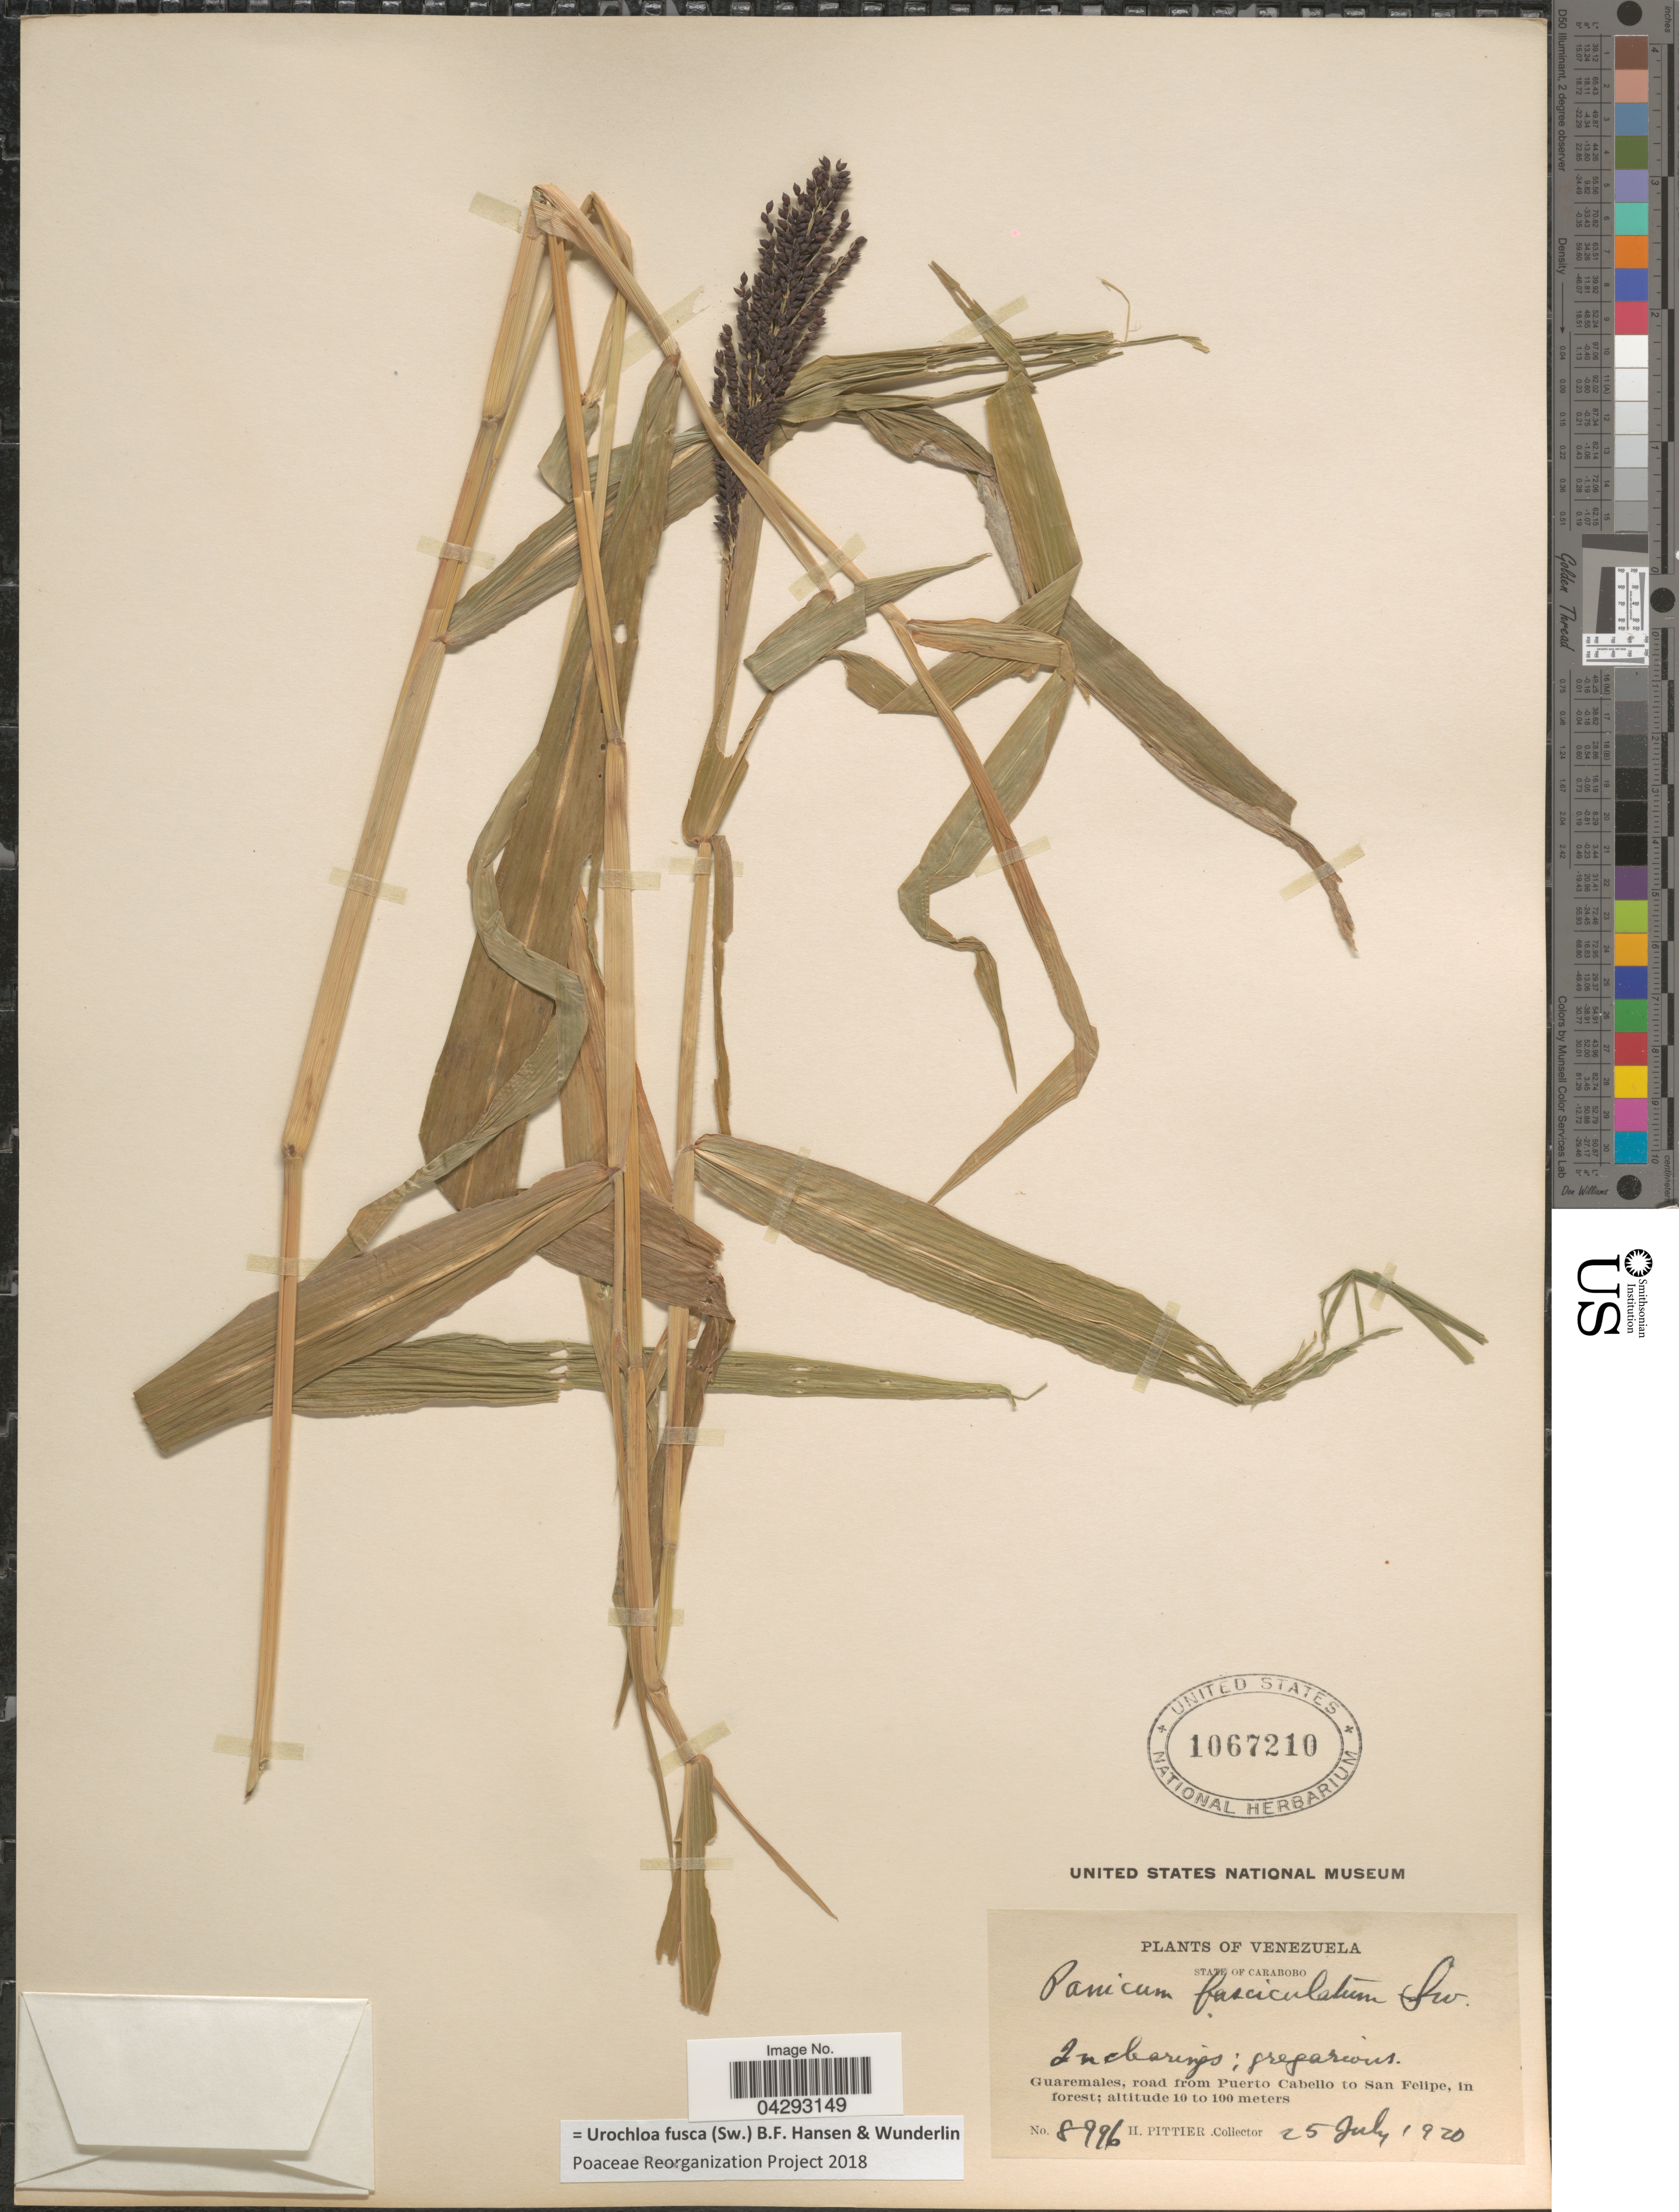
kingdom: Plantae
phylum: Tracheophyta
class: Liliopsida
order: Poales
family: Poaceae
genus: Urochloa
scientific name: Urochloa fusca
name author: (Sw.) B.F. Hansen & Wunderlin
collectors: H. F. Pittier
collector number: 8996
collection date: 1920-07-25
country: Venezuela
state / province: Carabobo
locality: State Carabobo. Guaremales, road from Puerto Cabello to San Felipe, in forest.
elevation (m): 10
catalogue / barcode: US 1067210